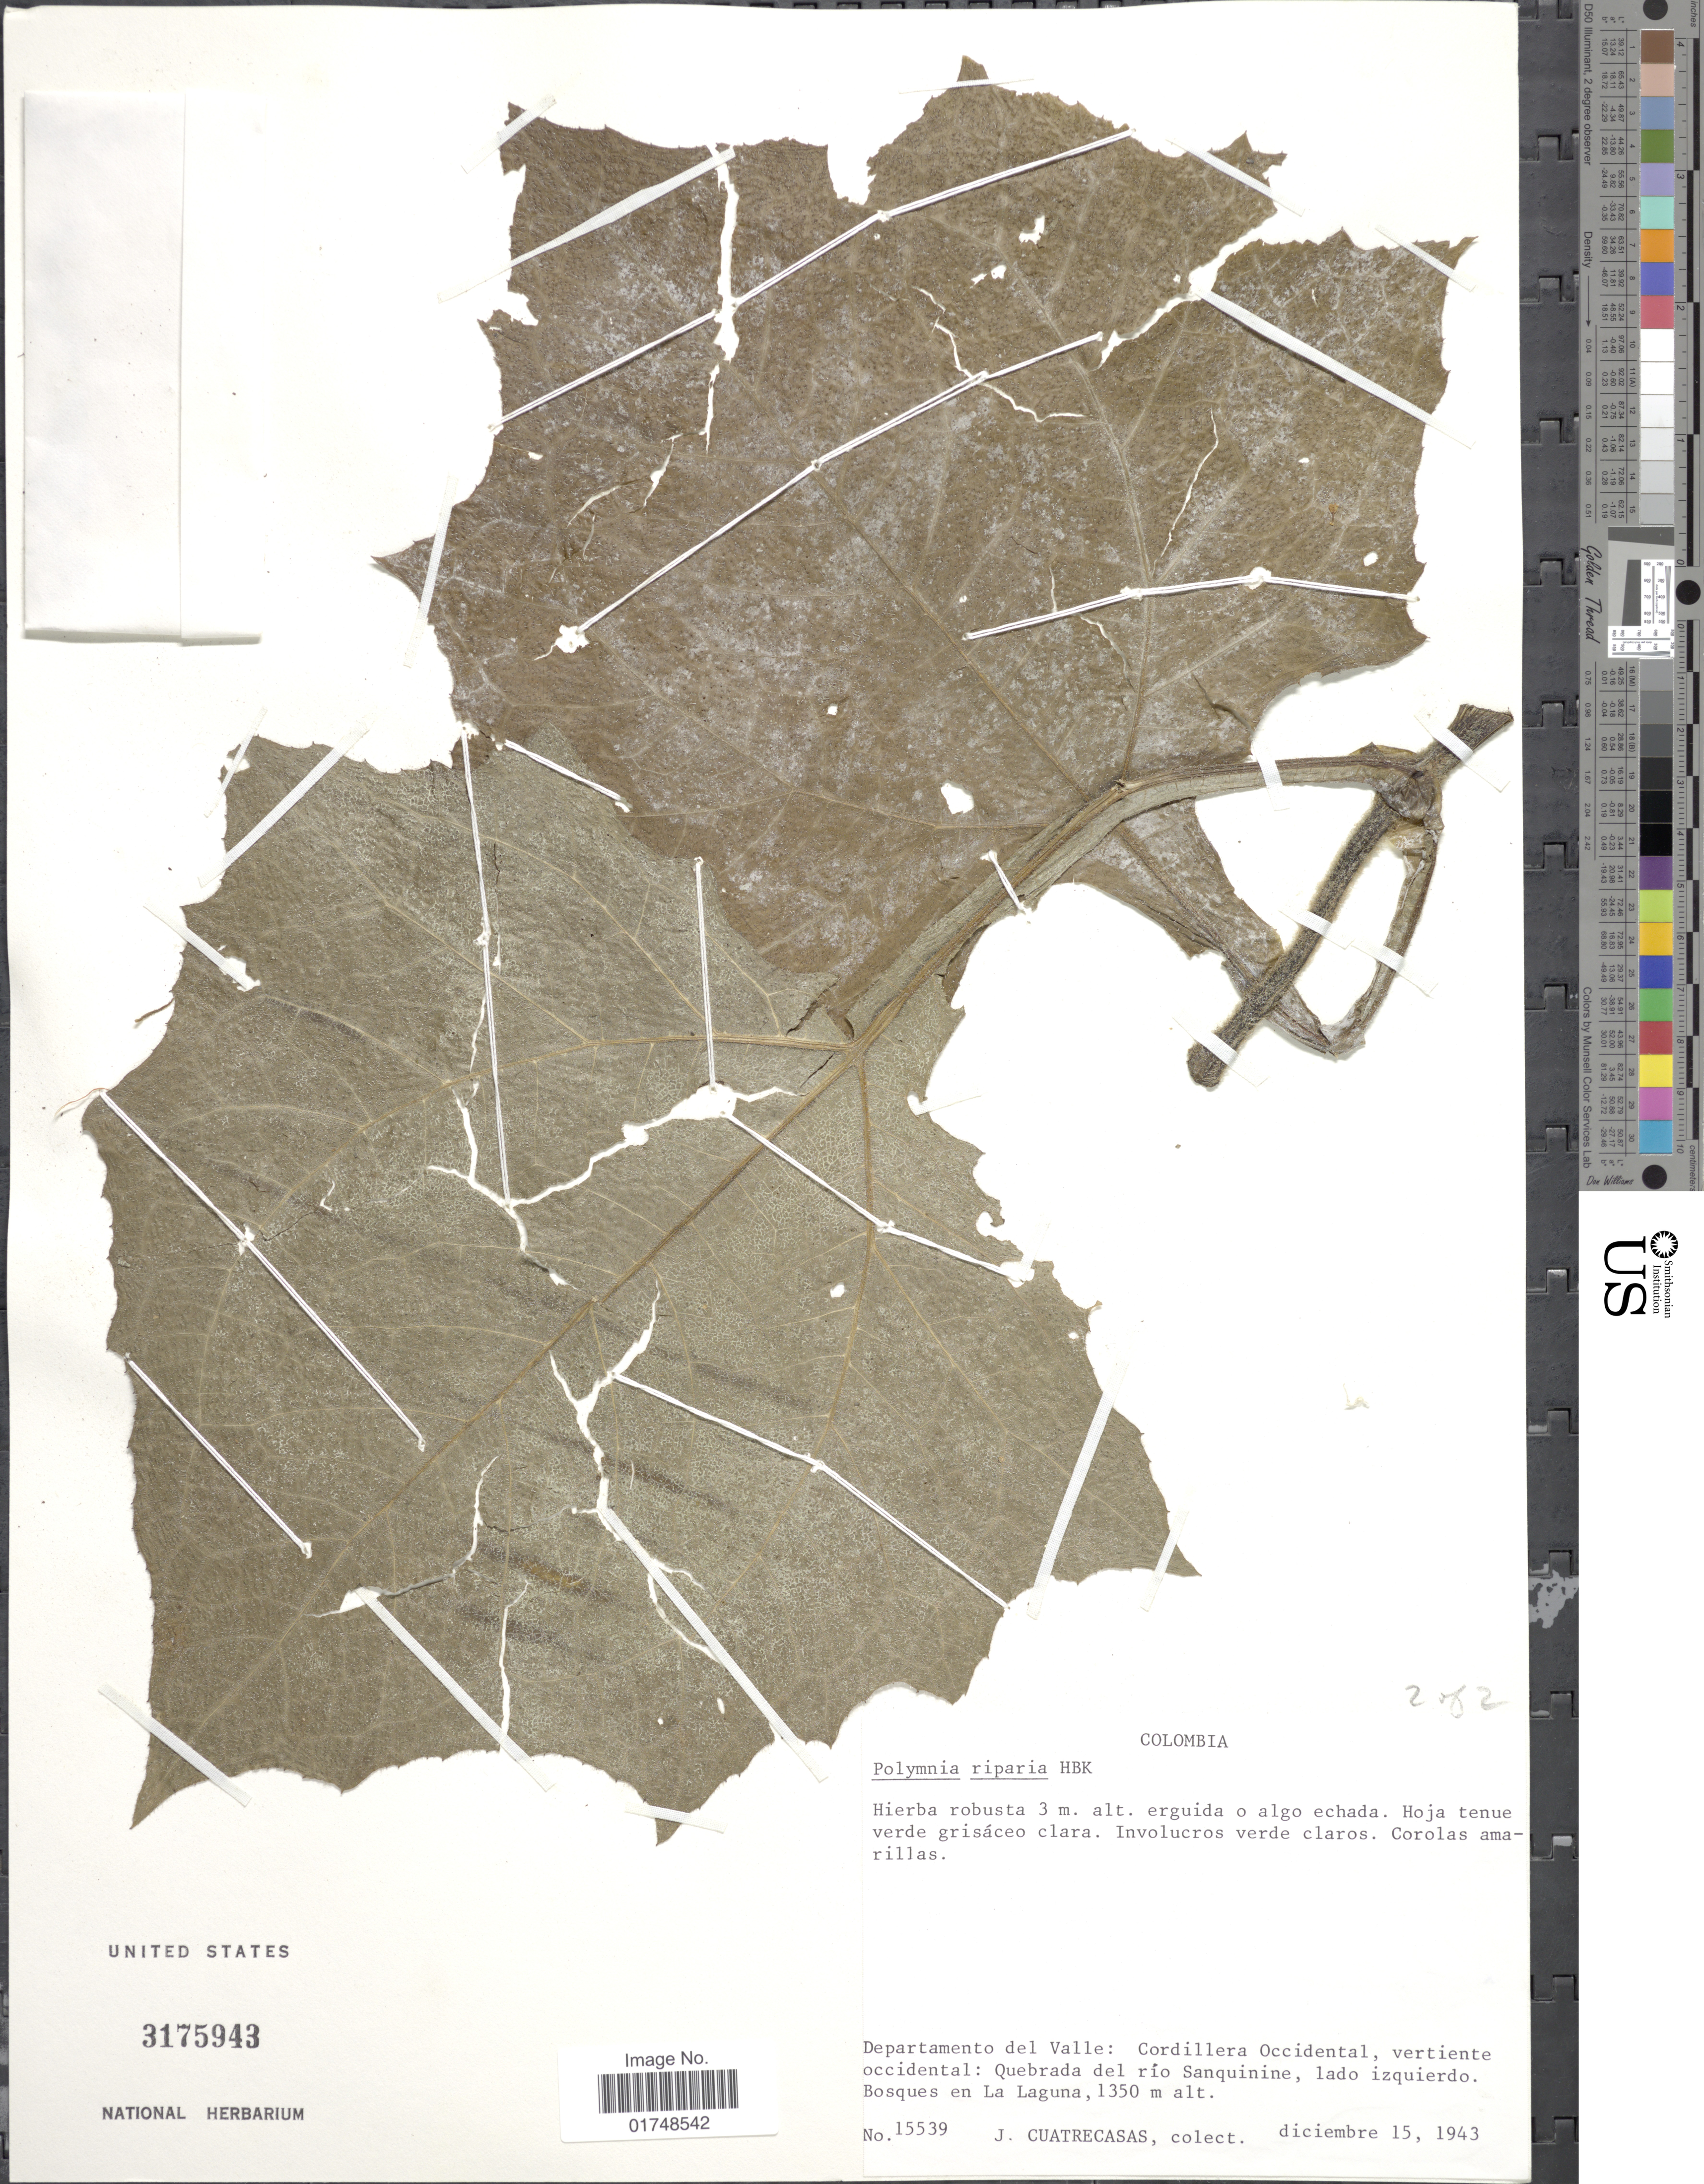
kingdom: Plantae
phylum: Tracheophyta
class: Magnoliopsida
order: Asterales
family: Asteraceae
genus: Smallanthus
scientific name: Smallanthus riparius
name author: (Kunth) H. Rob.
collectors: J. Cuatrecasas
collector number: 15539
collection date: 1943-12-15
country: Colombia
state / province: Valle del Cauca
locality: Departamento del Valle: Cordillera Occidental, vertiente occidental: Quebrada del rio Sanquinine, lado izquierdo. Bosques en La Laguna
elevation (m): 1350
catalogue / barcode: US 3175943